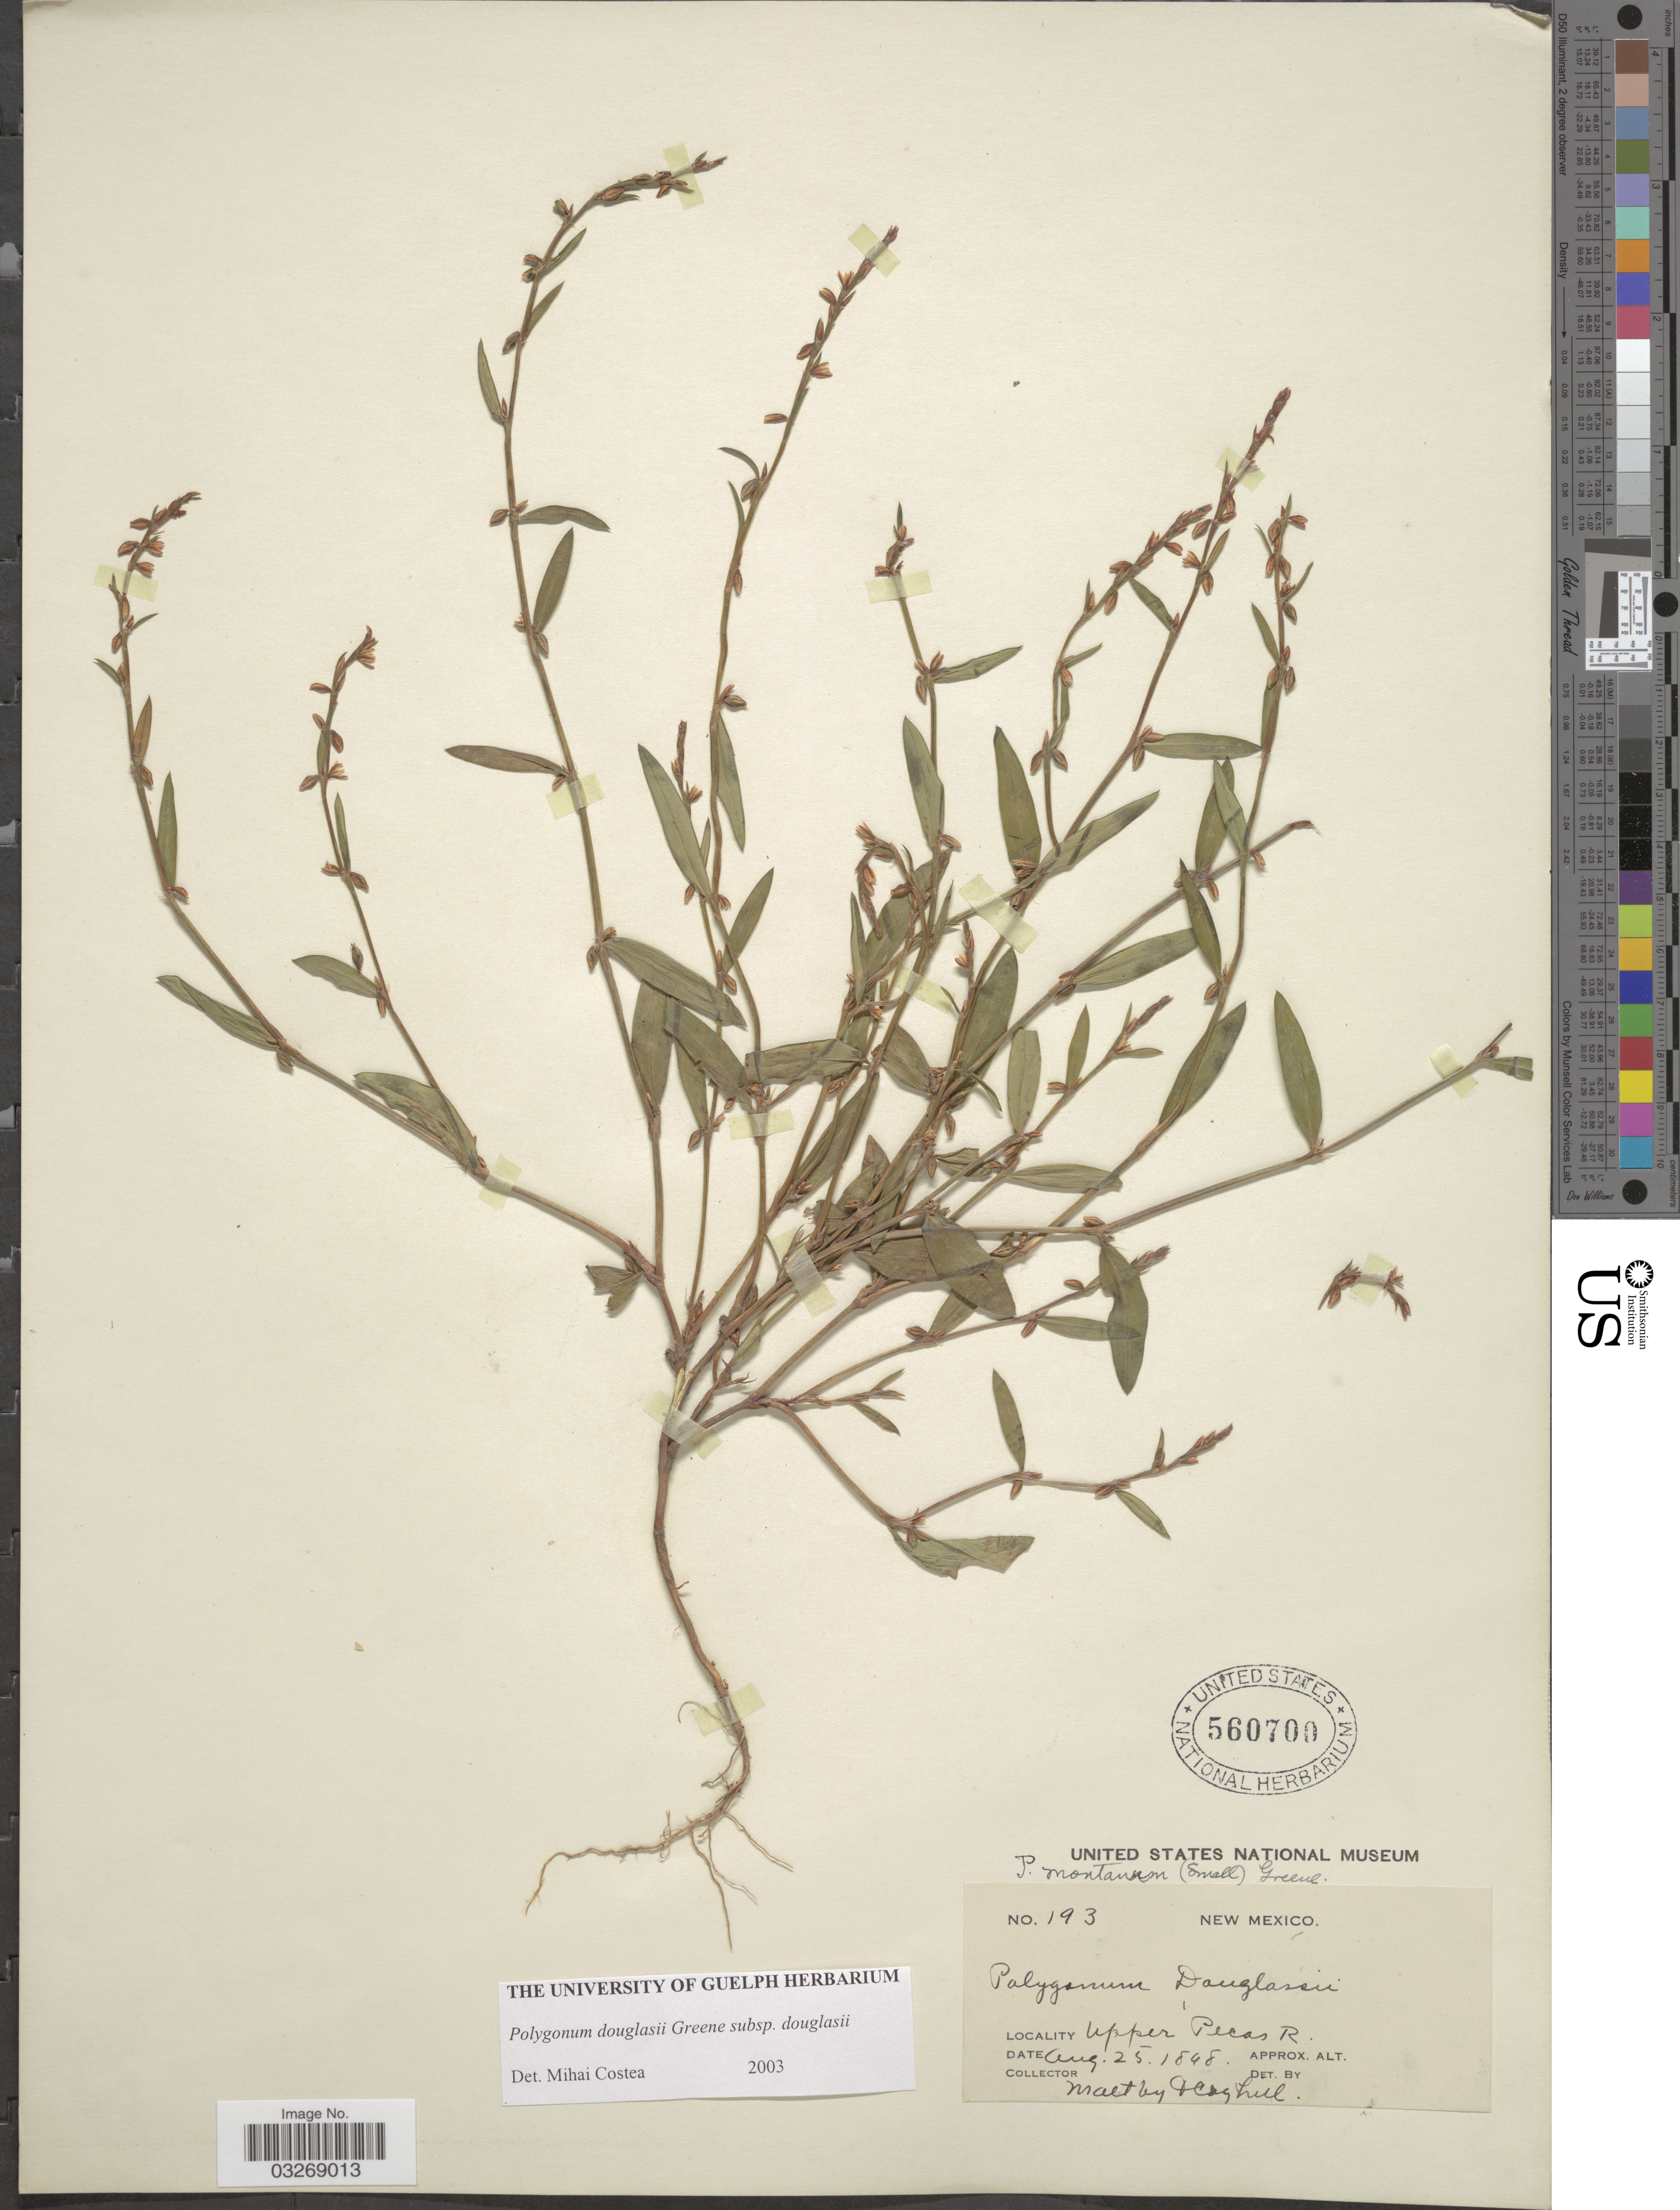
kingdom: Plantae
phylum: Tracheophyta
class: Magnoliopsida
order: Caryophyllales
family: Polygonaceae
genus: Polygonum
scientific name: Polygonum douglasii subsp. douglasii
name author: Greene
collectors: Maltby & Coghill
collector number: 193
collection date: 1898-08-25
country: United States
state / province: New Mexico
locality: Upper Pecas R.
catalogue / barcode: US 560700